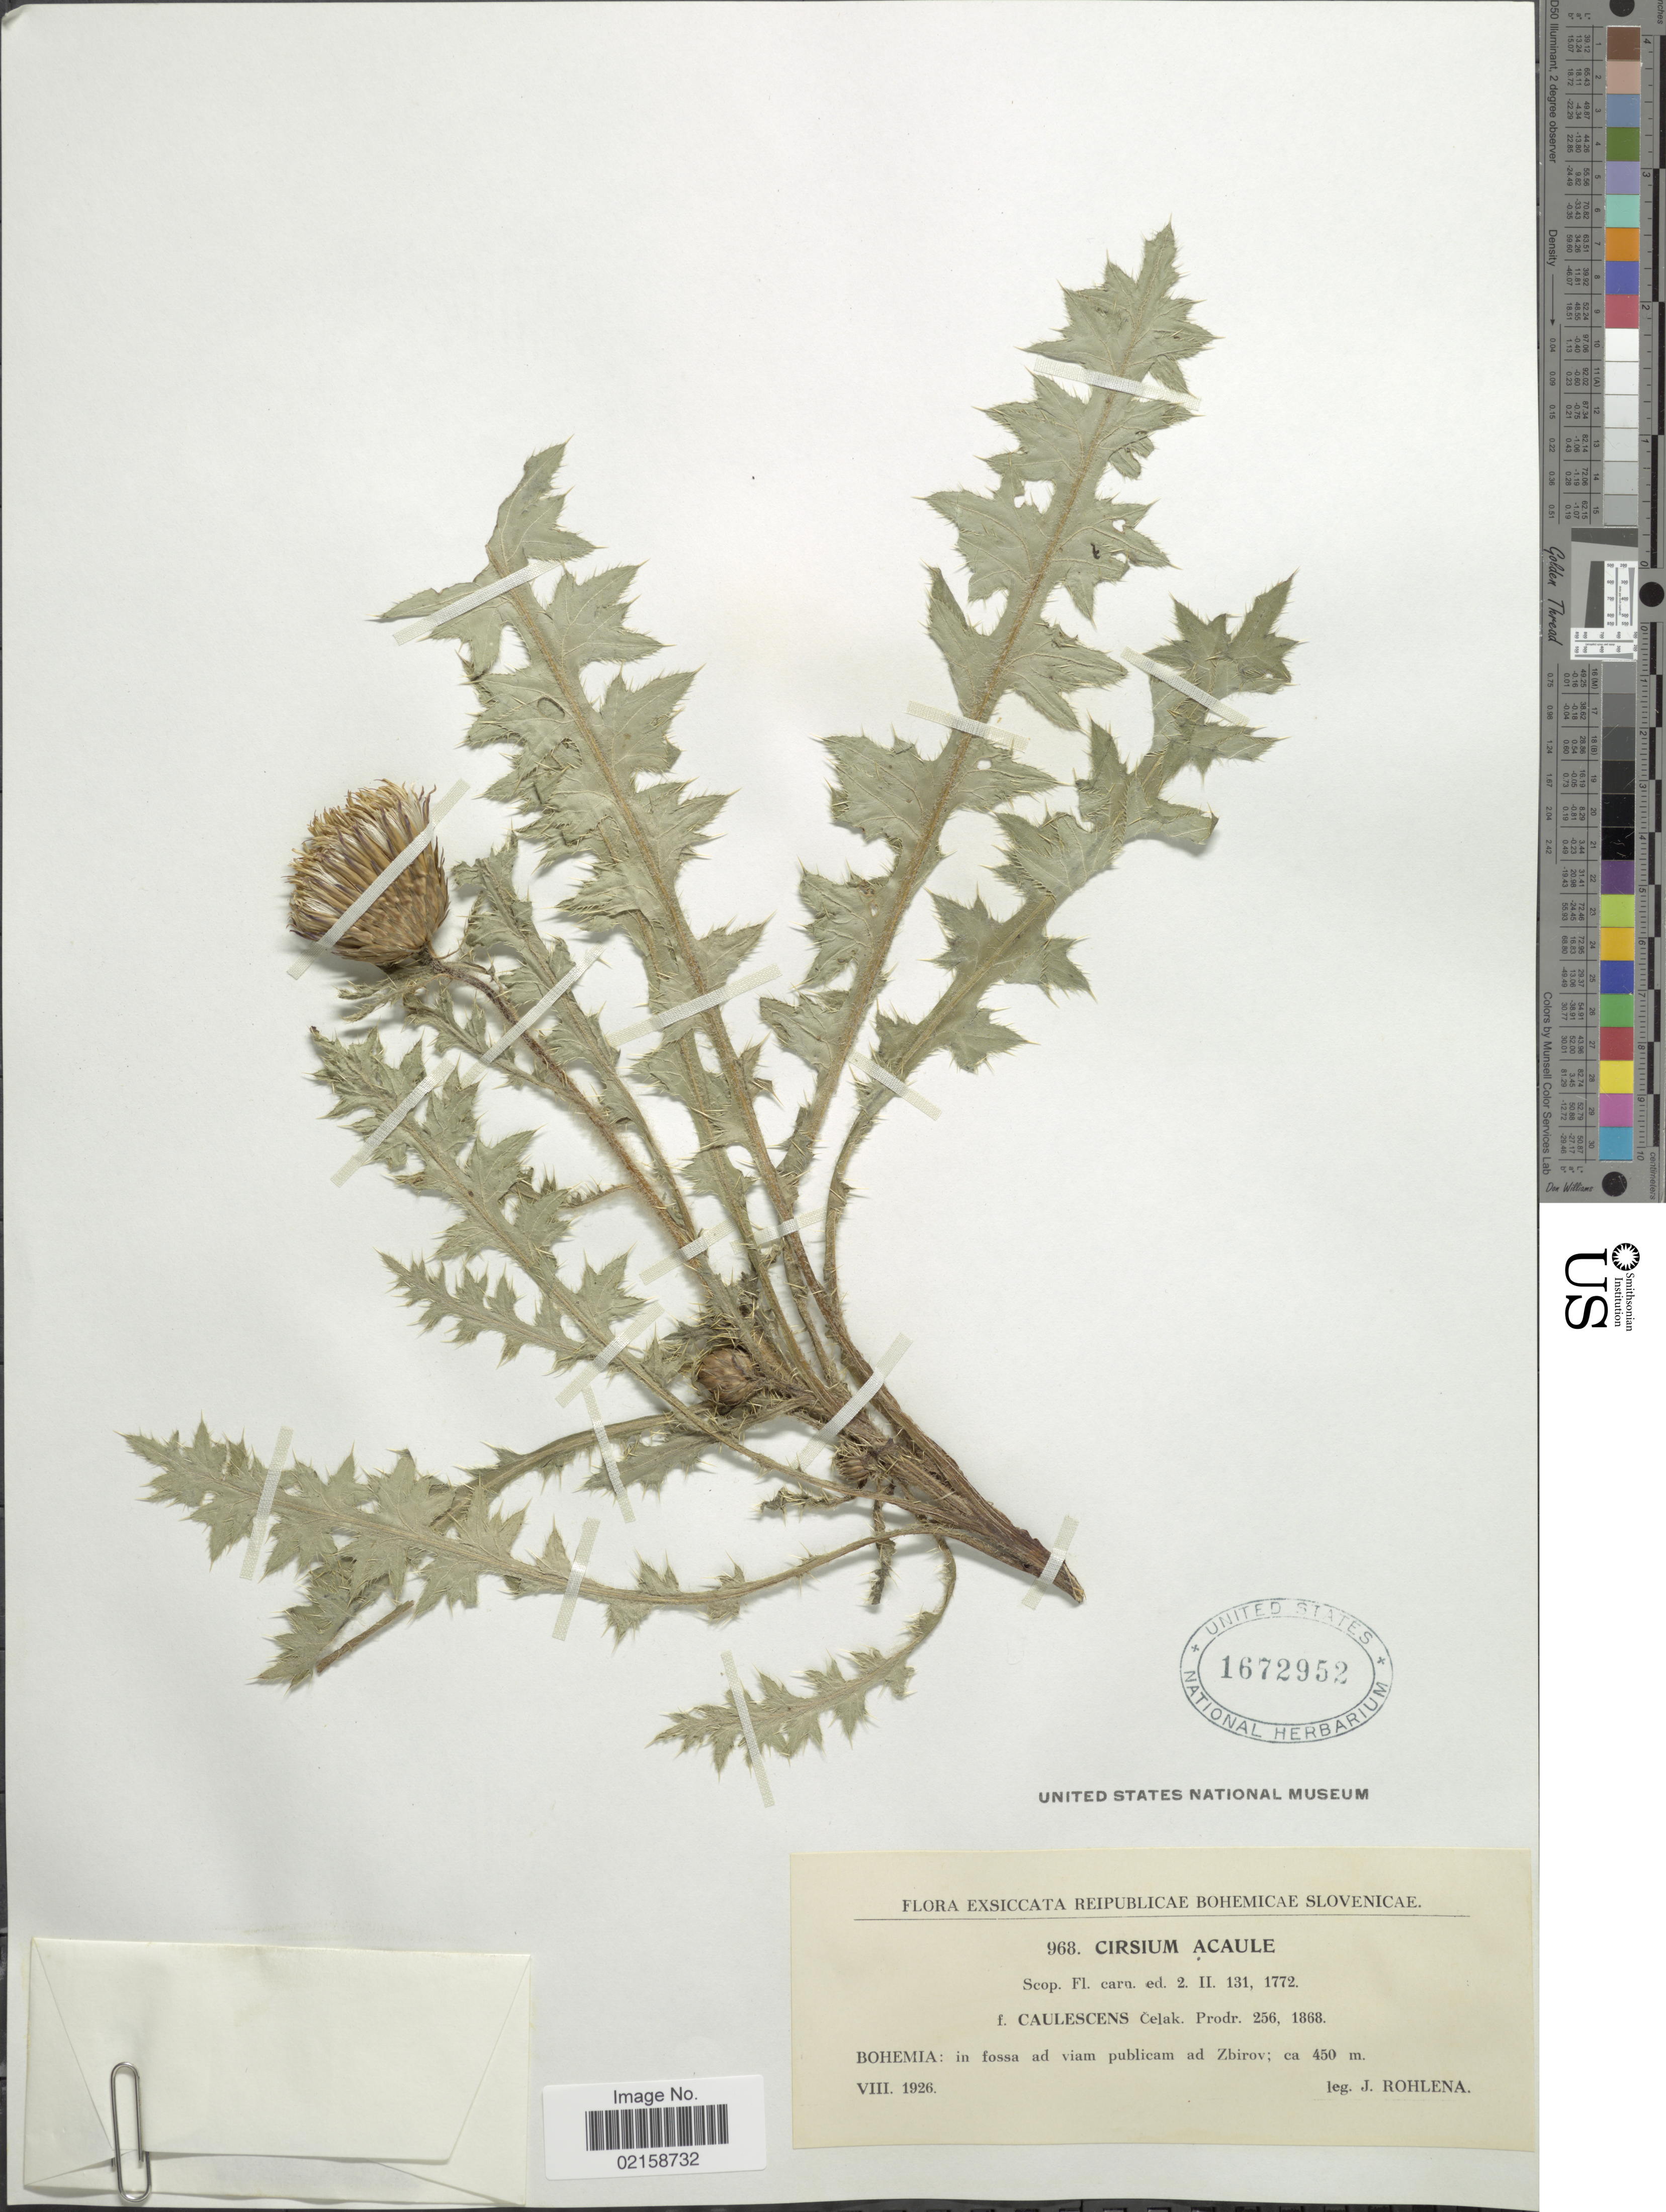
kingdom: Plantae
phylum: Tracheophyta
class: Magnoliopsida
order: Asterales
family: Asteraceae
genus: Cirsium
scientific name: Cirsium acaule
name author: (L.) Scop.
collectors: J. Rohlena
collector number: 963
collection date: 1926-08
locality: Exsiccata Reipublicae Bohemicae Slovenicae, Bohemia: in fossa ad viam publicam ad Zbirov.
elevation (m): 450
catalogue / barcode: US 1672952